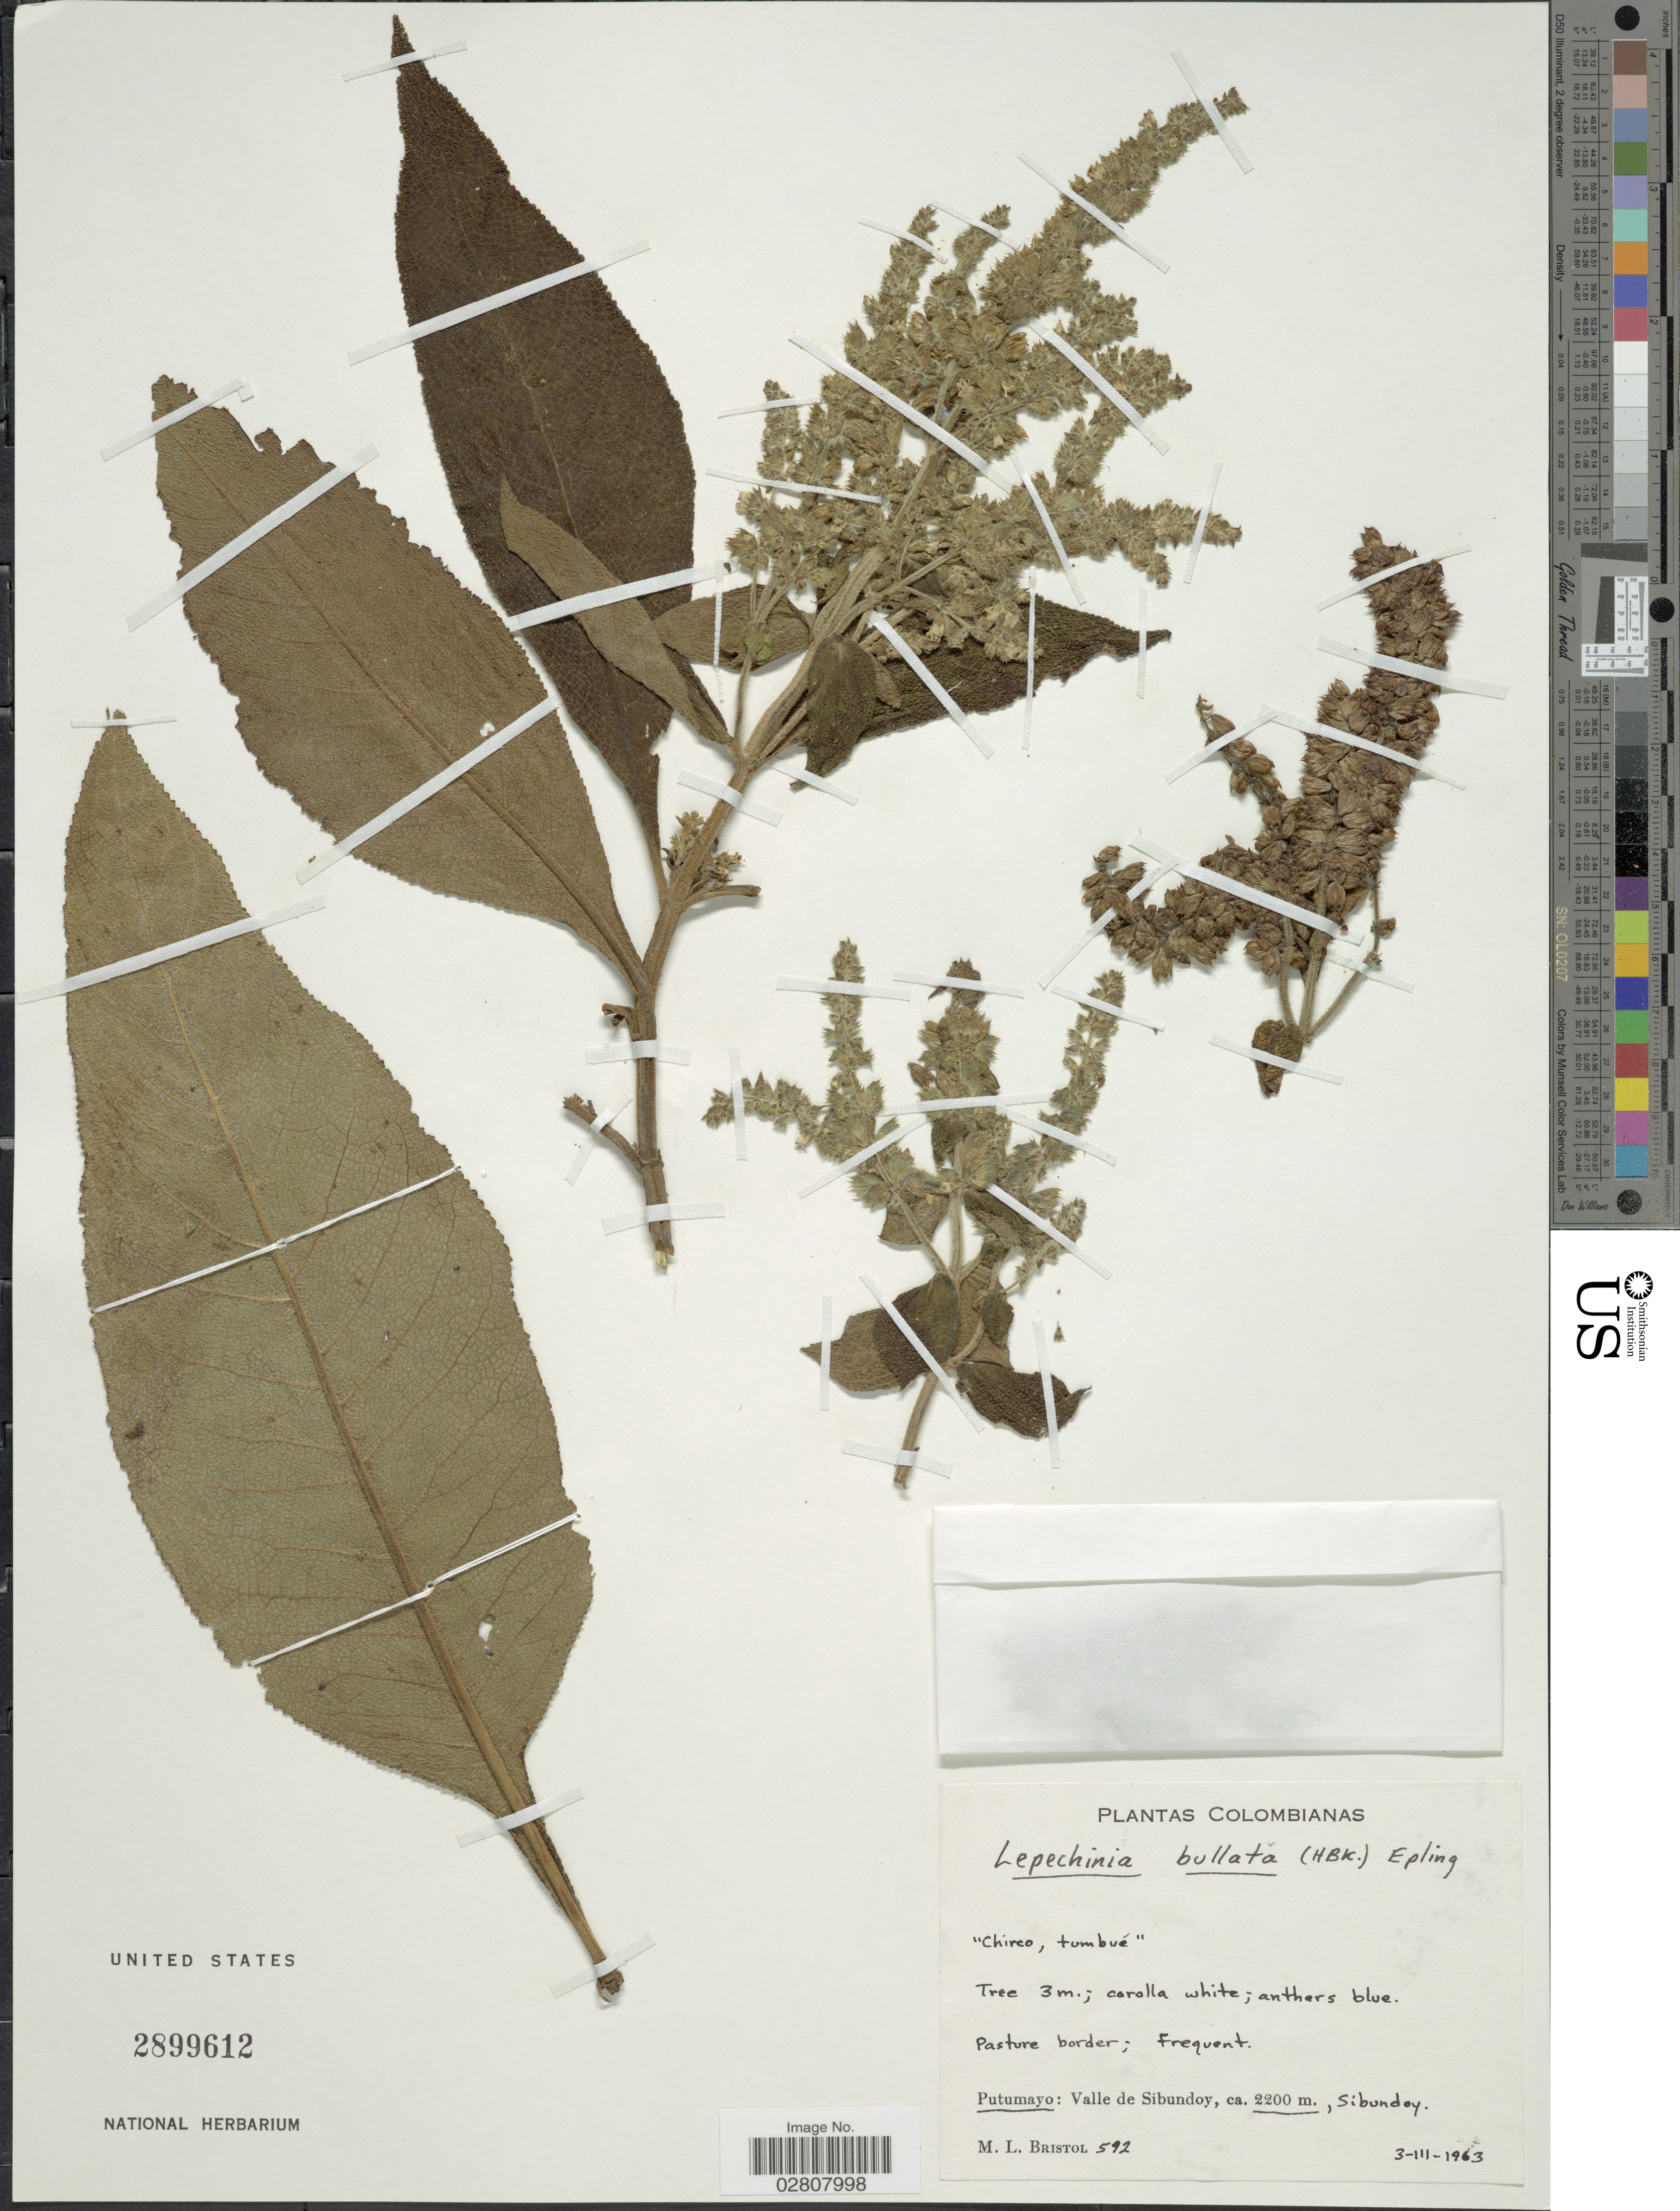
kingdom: Plantae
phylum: Tracheophyta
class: Magnoliopsida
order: Lamiales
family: Lamiaceae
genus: Lepechinia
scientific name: Lepechinia bullata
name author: (Kunth) Epling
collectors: M. L. Bristol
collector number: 592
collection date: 1963-03-03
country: Colombia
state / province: Putumayo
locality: Valle de Sibundoy, Sibundoy.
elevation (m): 2200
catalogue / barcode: US 2899612